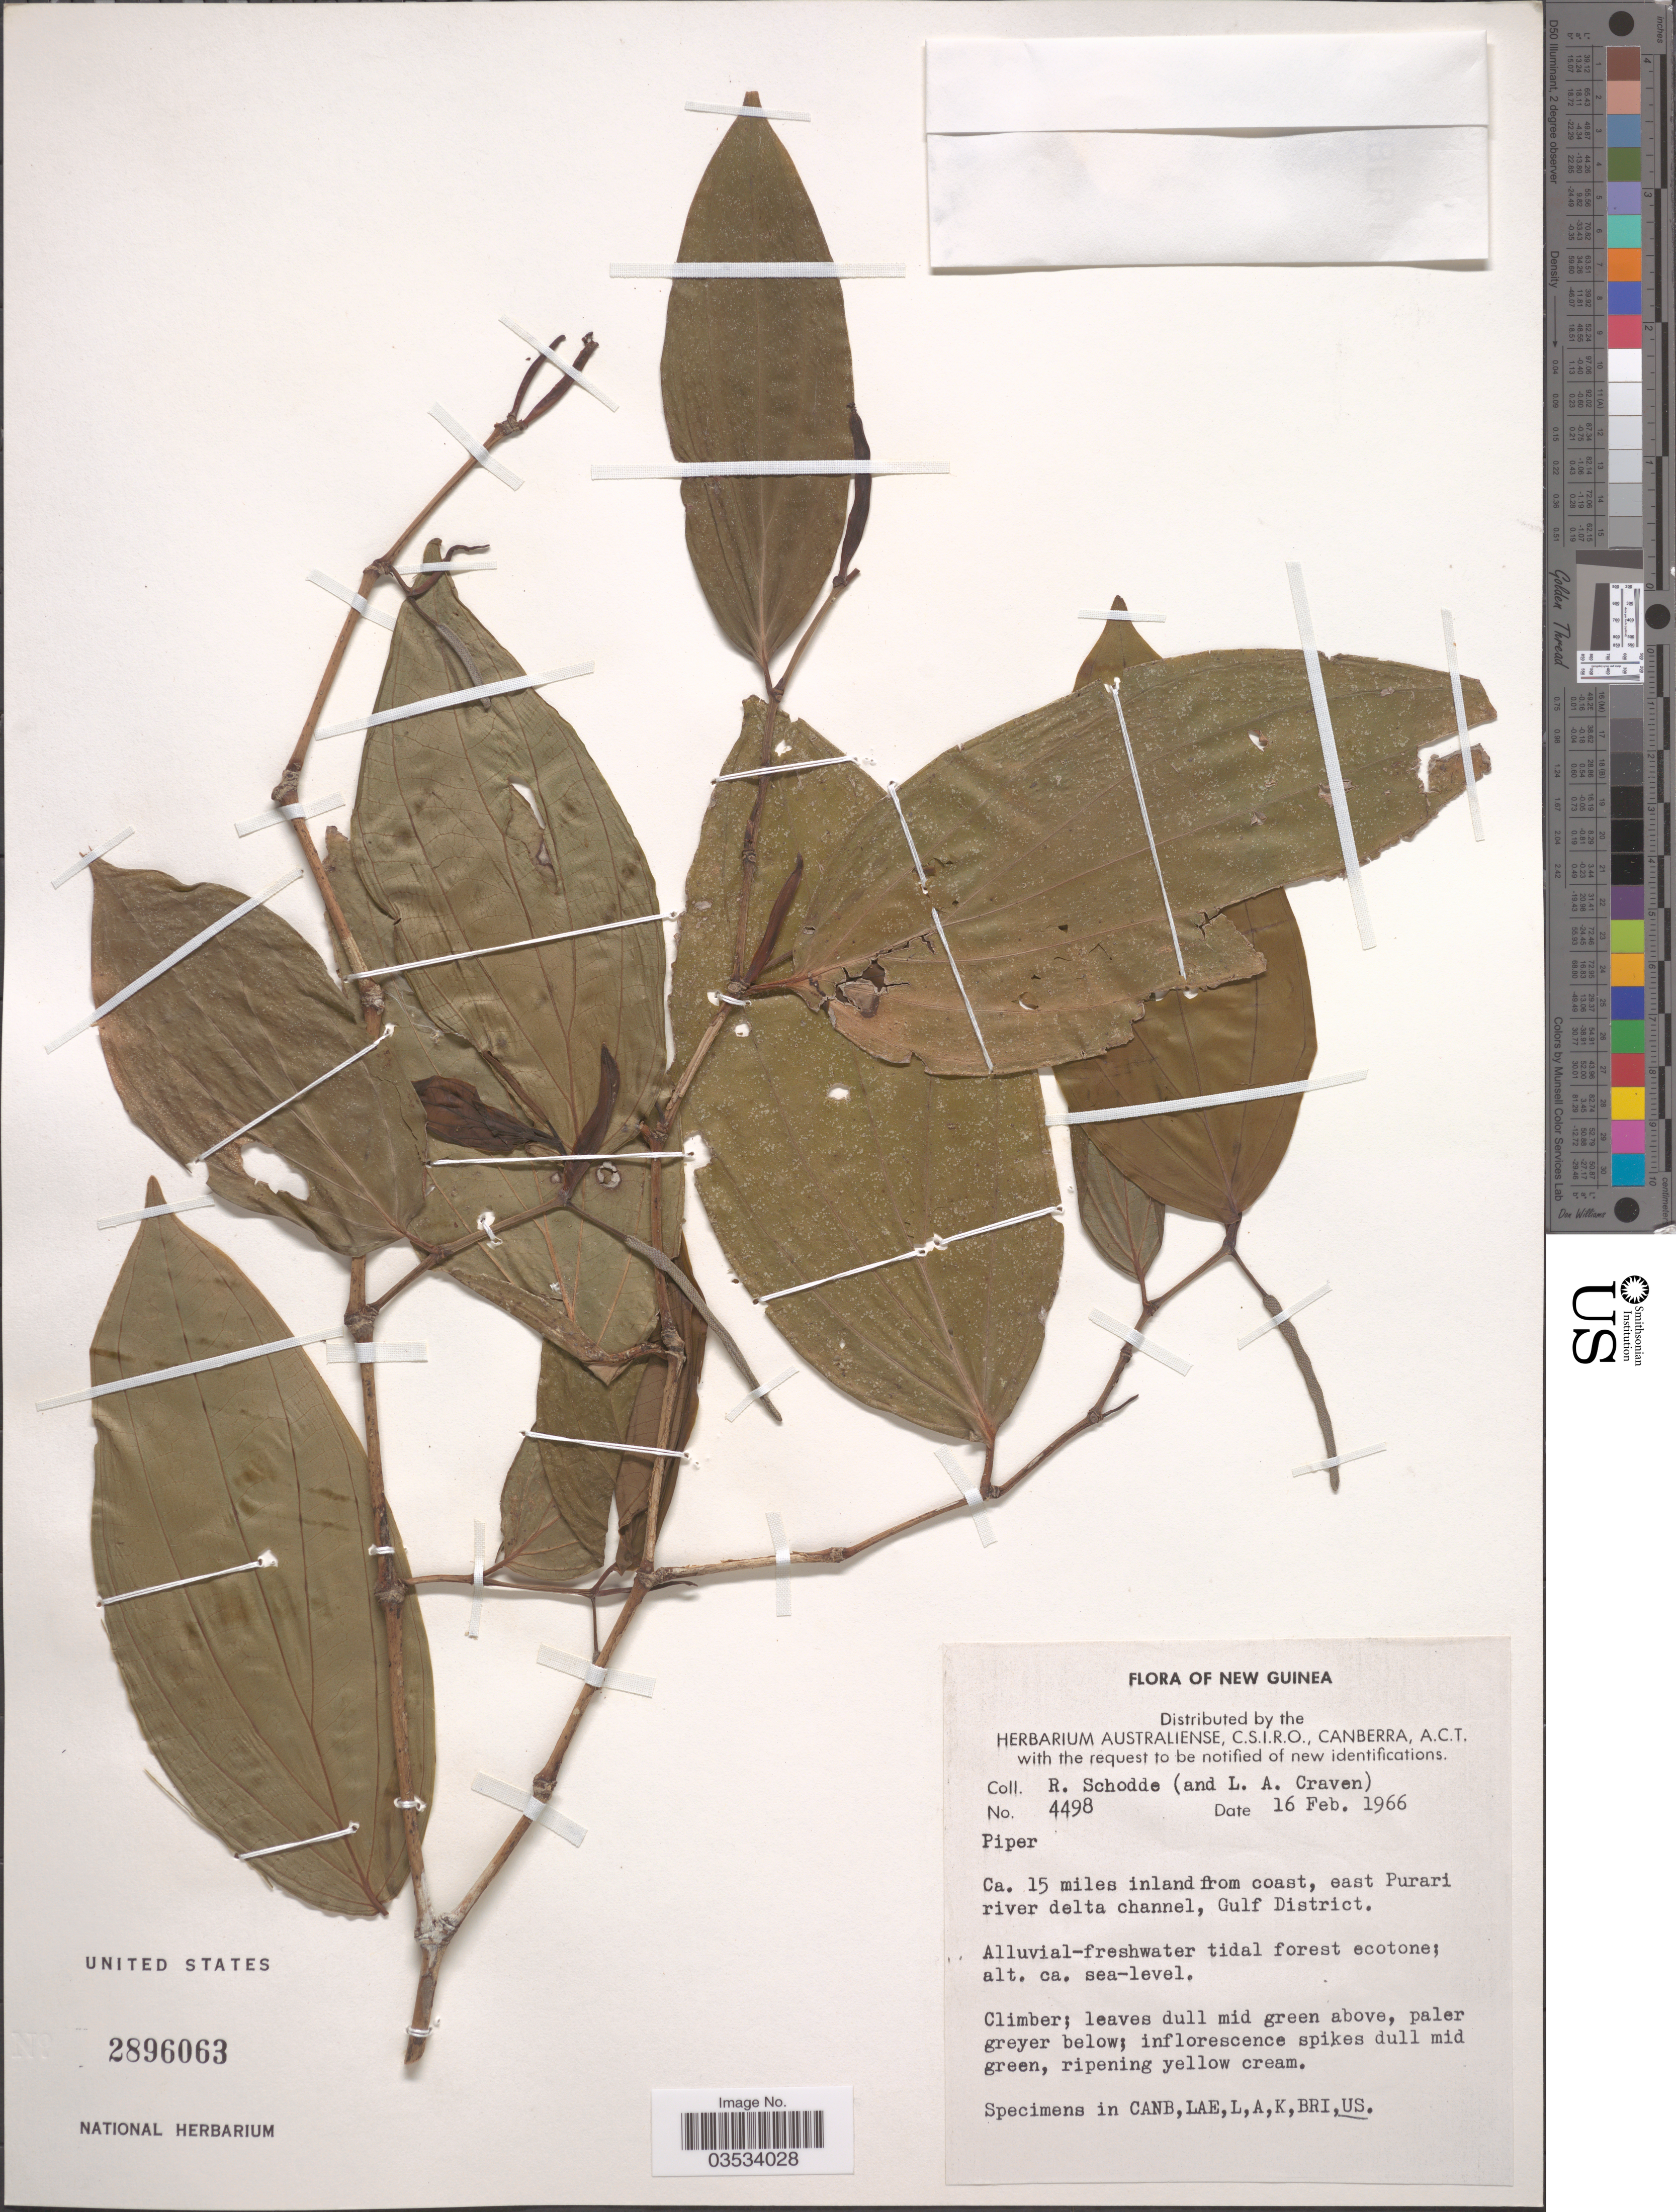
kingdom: Plantae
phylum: Tracheophyta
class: Magnoliopsida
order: Piperales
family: Piperaceae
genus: Piper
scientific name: Piper sp.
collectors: R. Schodde & L. A. Craven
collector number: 4498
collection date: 1966-02-16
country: Papua New Guinea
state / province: Gulf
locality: New Guinea. Ca. 15 miles inland from coast, east Purari river delta channel, Gulf District.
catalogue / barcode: US 2896063